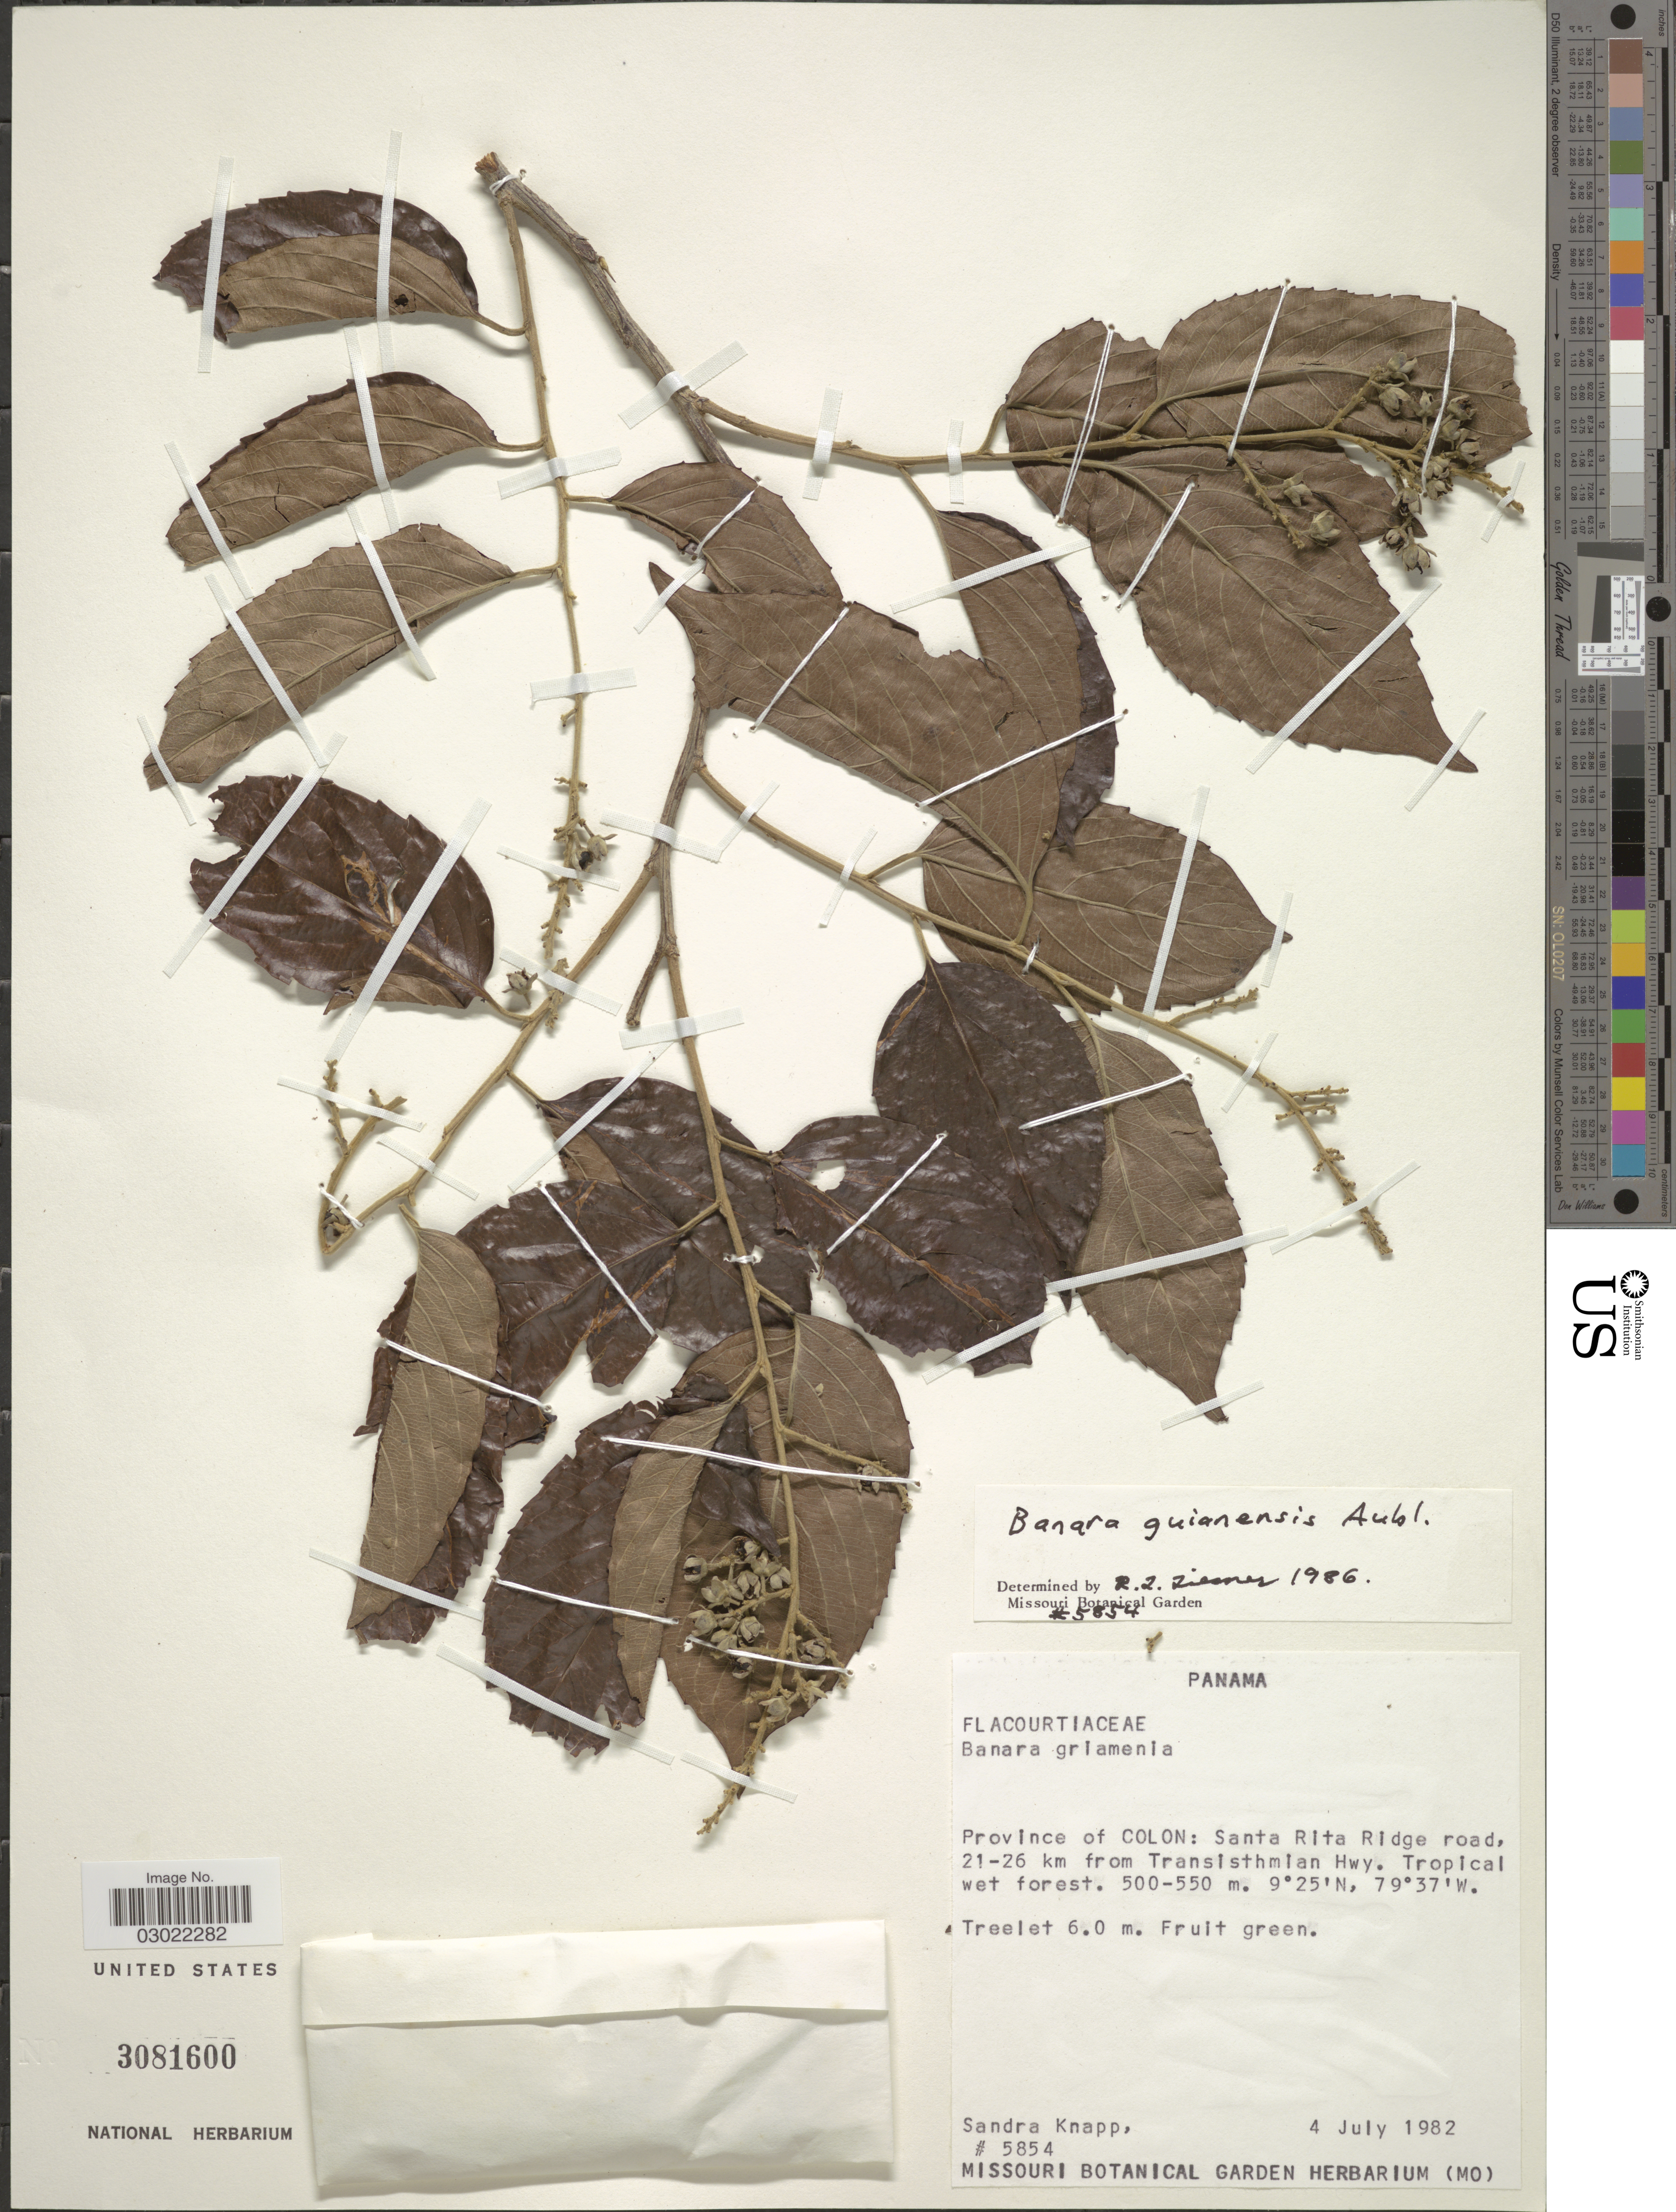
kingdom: Plantae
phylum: Tracheophyta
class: Magnoliopsida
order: Malpighiales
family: Salicaceae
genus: Banara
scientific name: Banara guianensis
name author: Aubl.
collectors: S. Knapp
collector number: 5854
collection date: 1982-07-04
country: Panama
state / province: Colón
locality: Province of Colon: Santa Rita Ridge road, 21-26 km from Transisthmian Hwy.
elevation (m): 500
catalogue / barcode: US 3081600